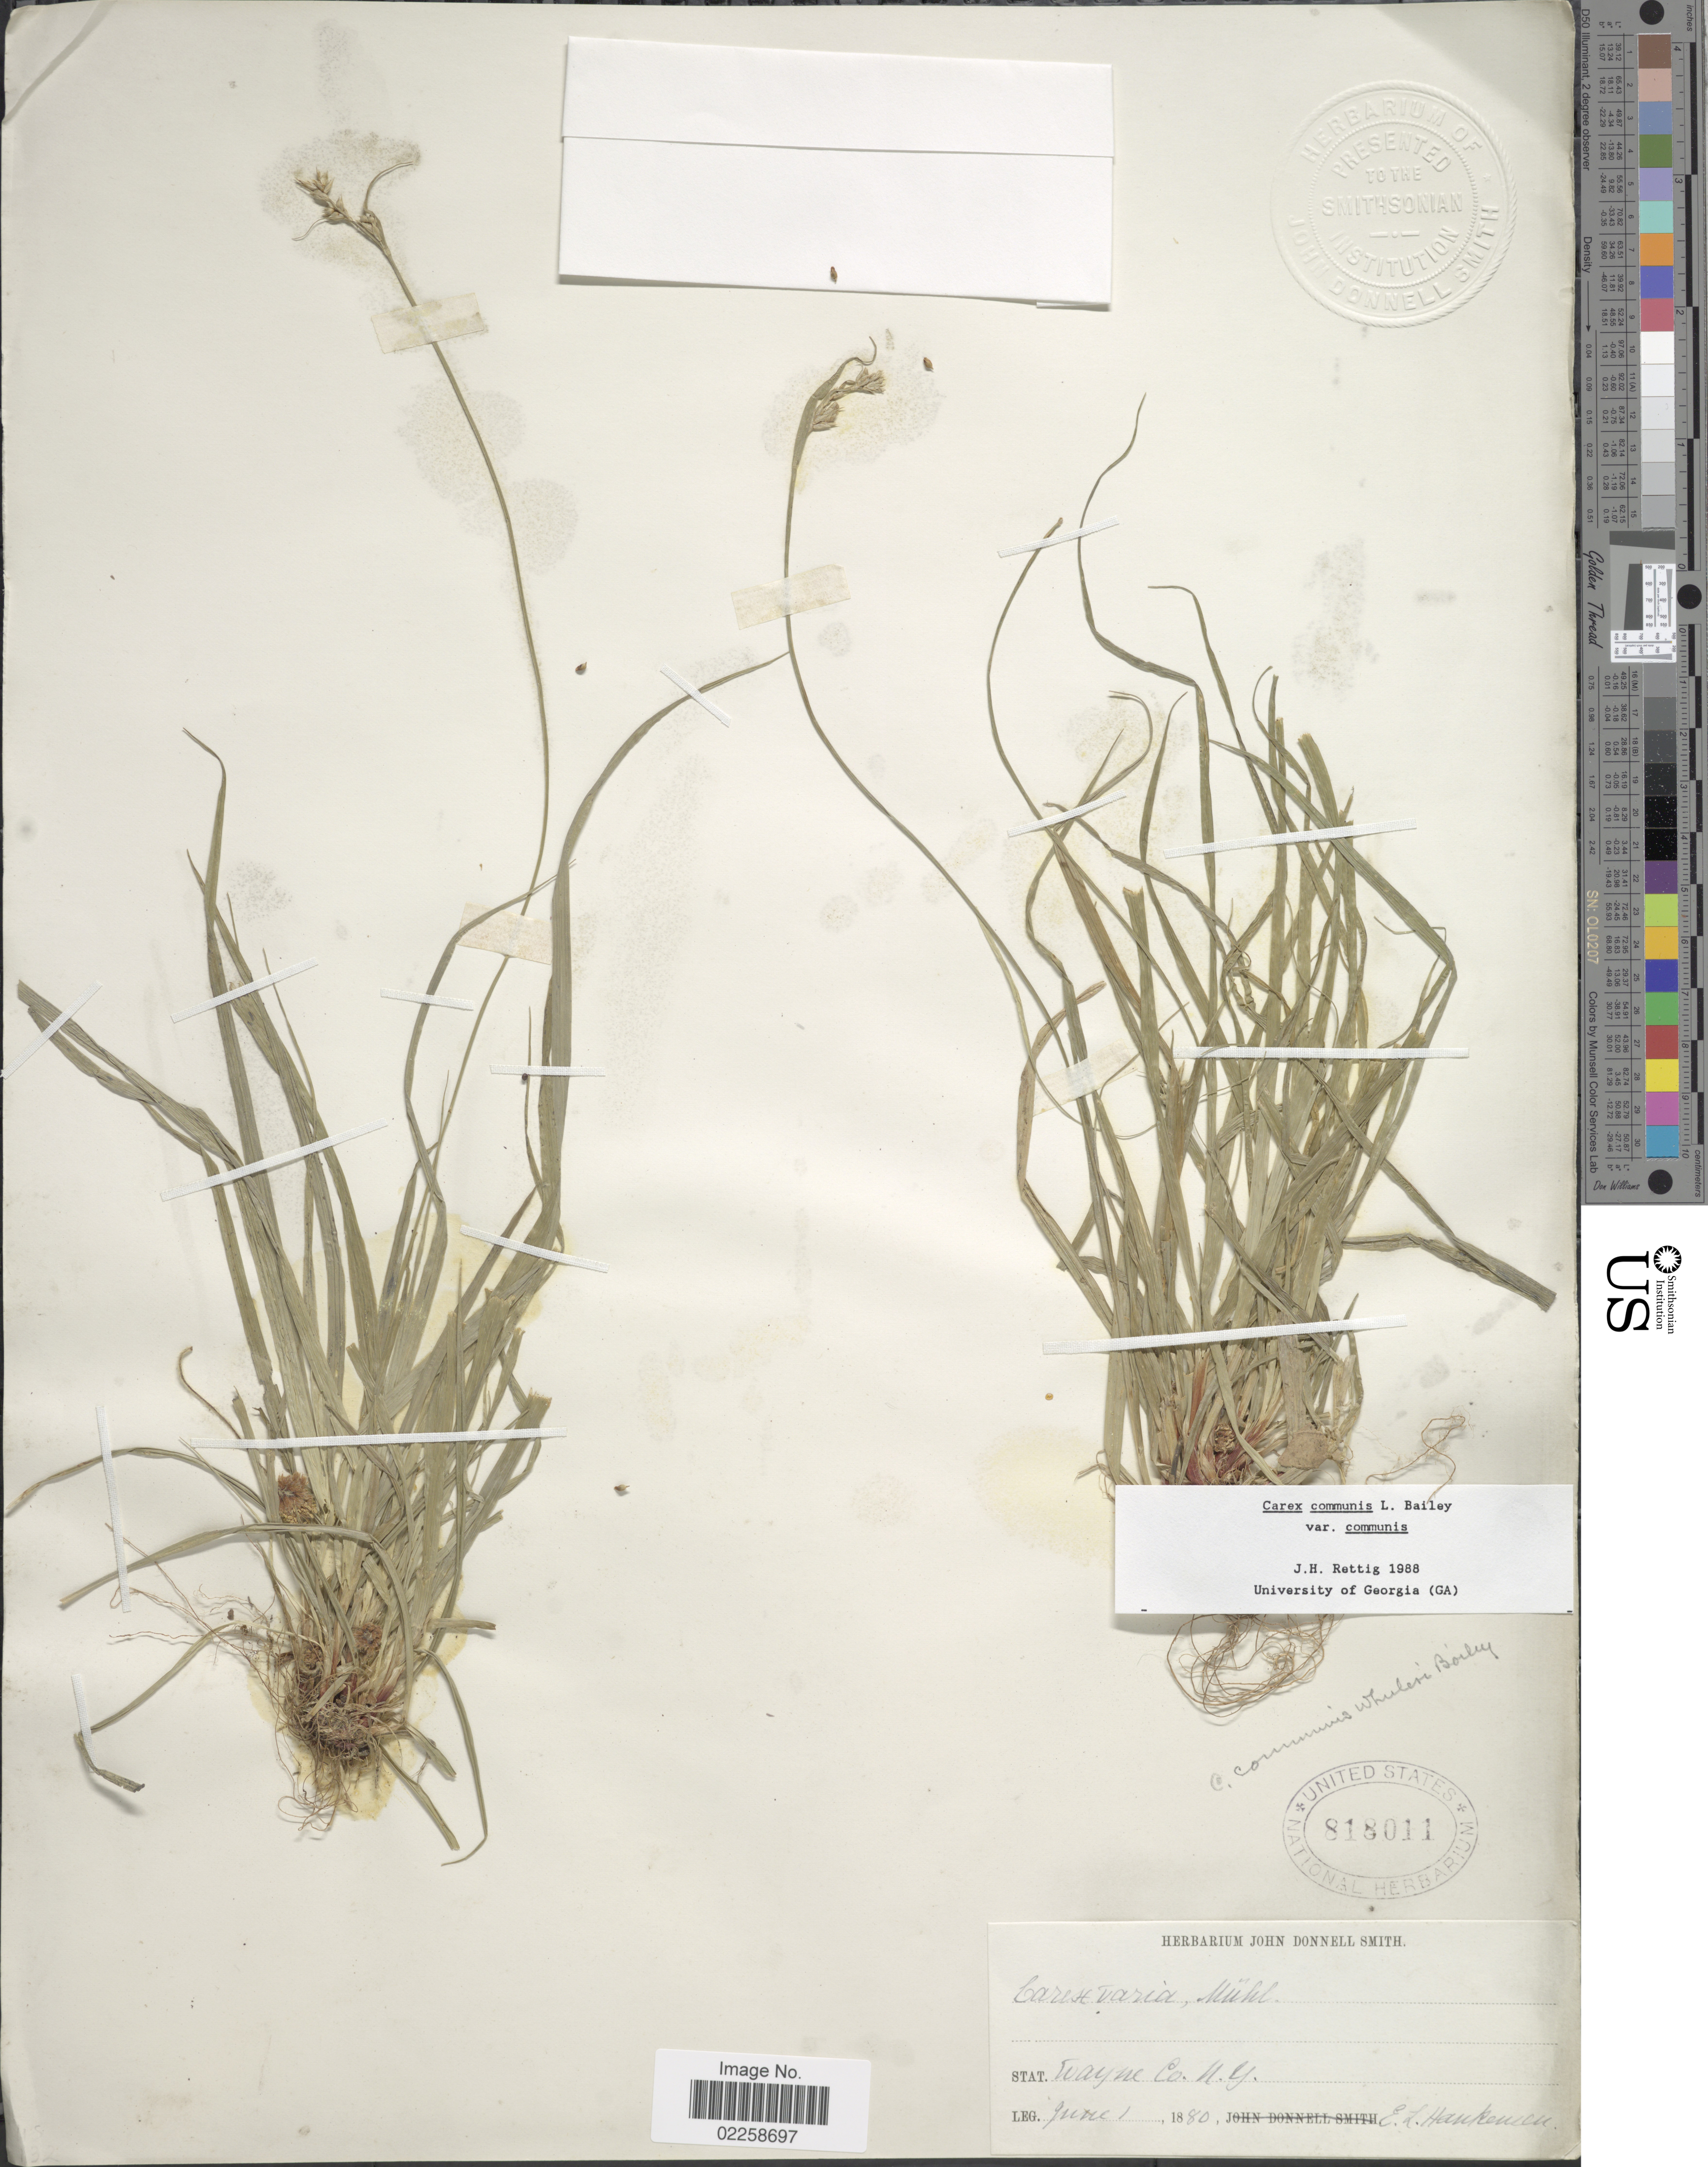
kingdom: Plantae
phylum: Tracheophyta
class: Liliopsida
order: Poales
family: Cyperaceae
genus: Carex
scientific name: Carex communis var. communis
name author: L.H. Bailey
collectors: E. Hankenson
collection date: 1880-06-01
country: United States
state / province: New York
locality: Wayne Co.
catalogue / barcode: US 818011